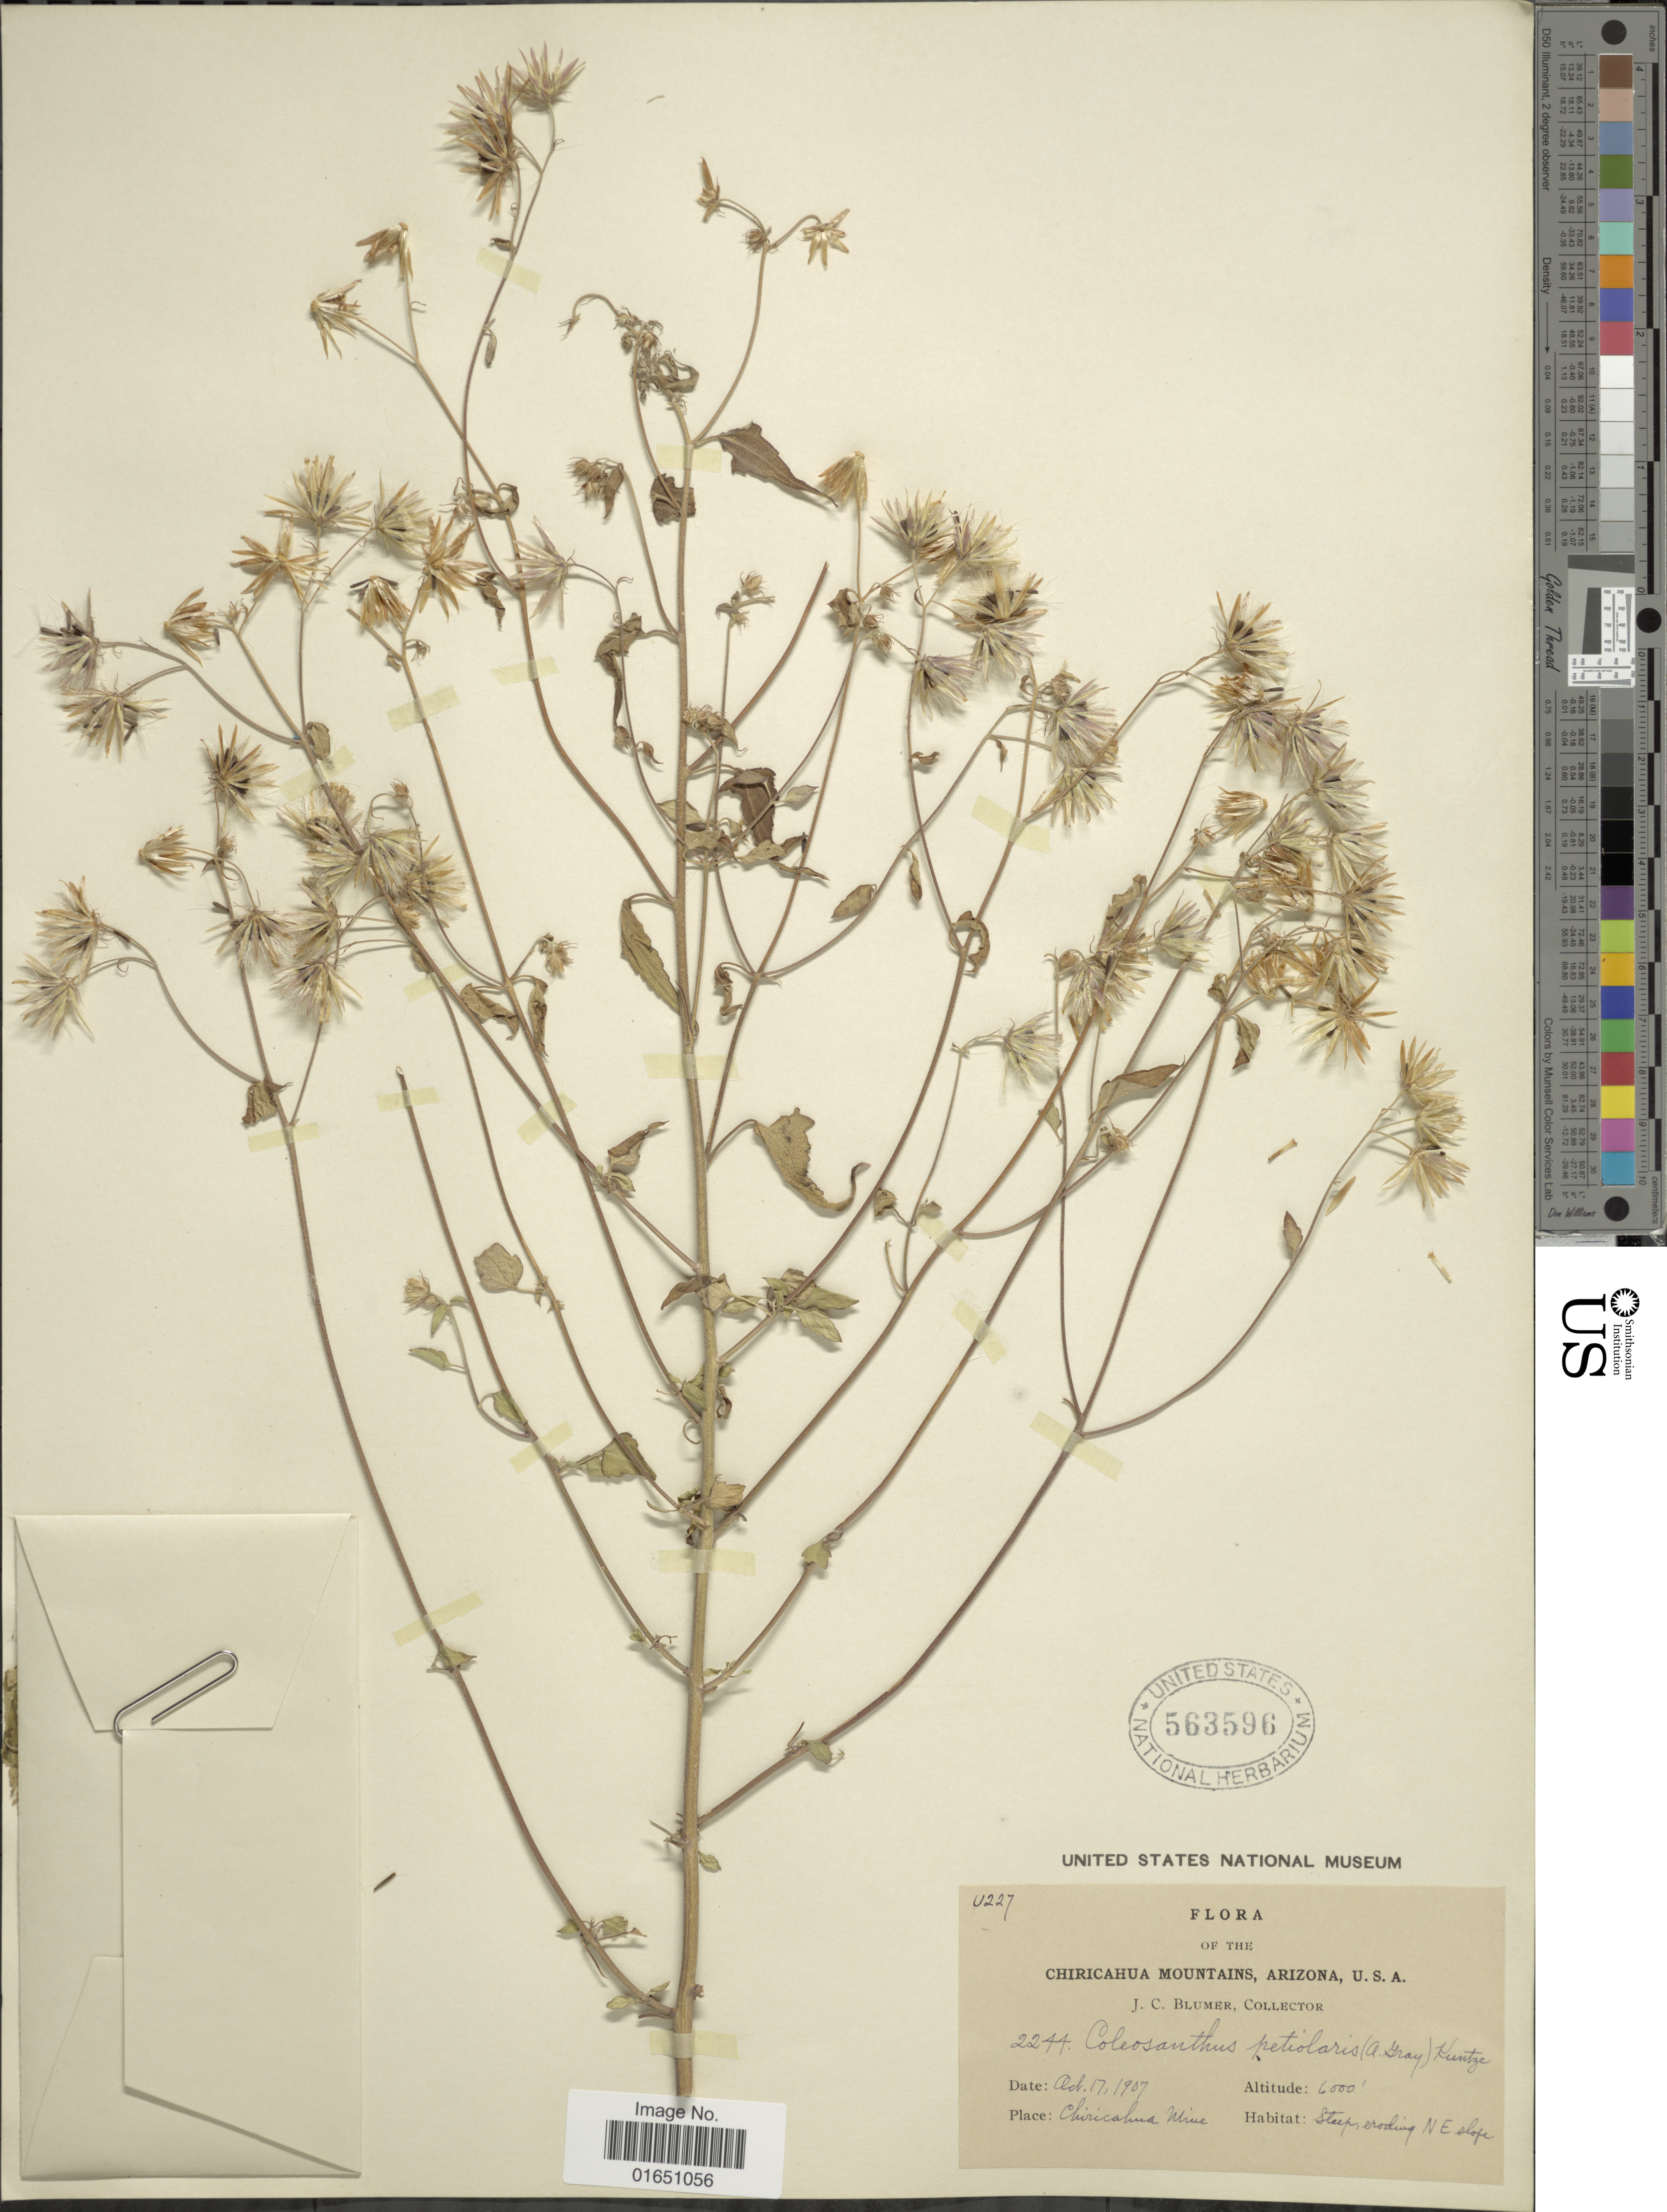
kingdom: Plantae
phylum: Tracheophyta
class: Magnoliopsida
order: Asterales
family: Asteraceae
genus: Brickellia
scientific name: Brickellia grandiflora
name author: (Hook.) Nutt.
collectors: J. C. Blumer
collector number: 2244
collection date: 1907-10-17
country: United States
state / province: Arizona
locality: Chiricahua Mountains, Arizona, Chiricahua Mine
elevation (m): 1829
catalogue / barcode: US 563596